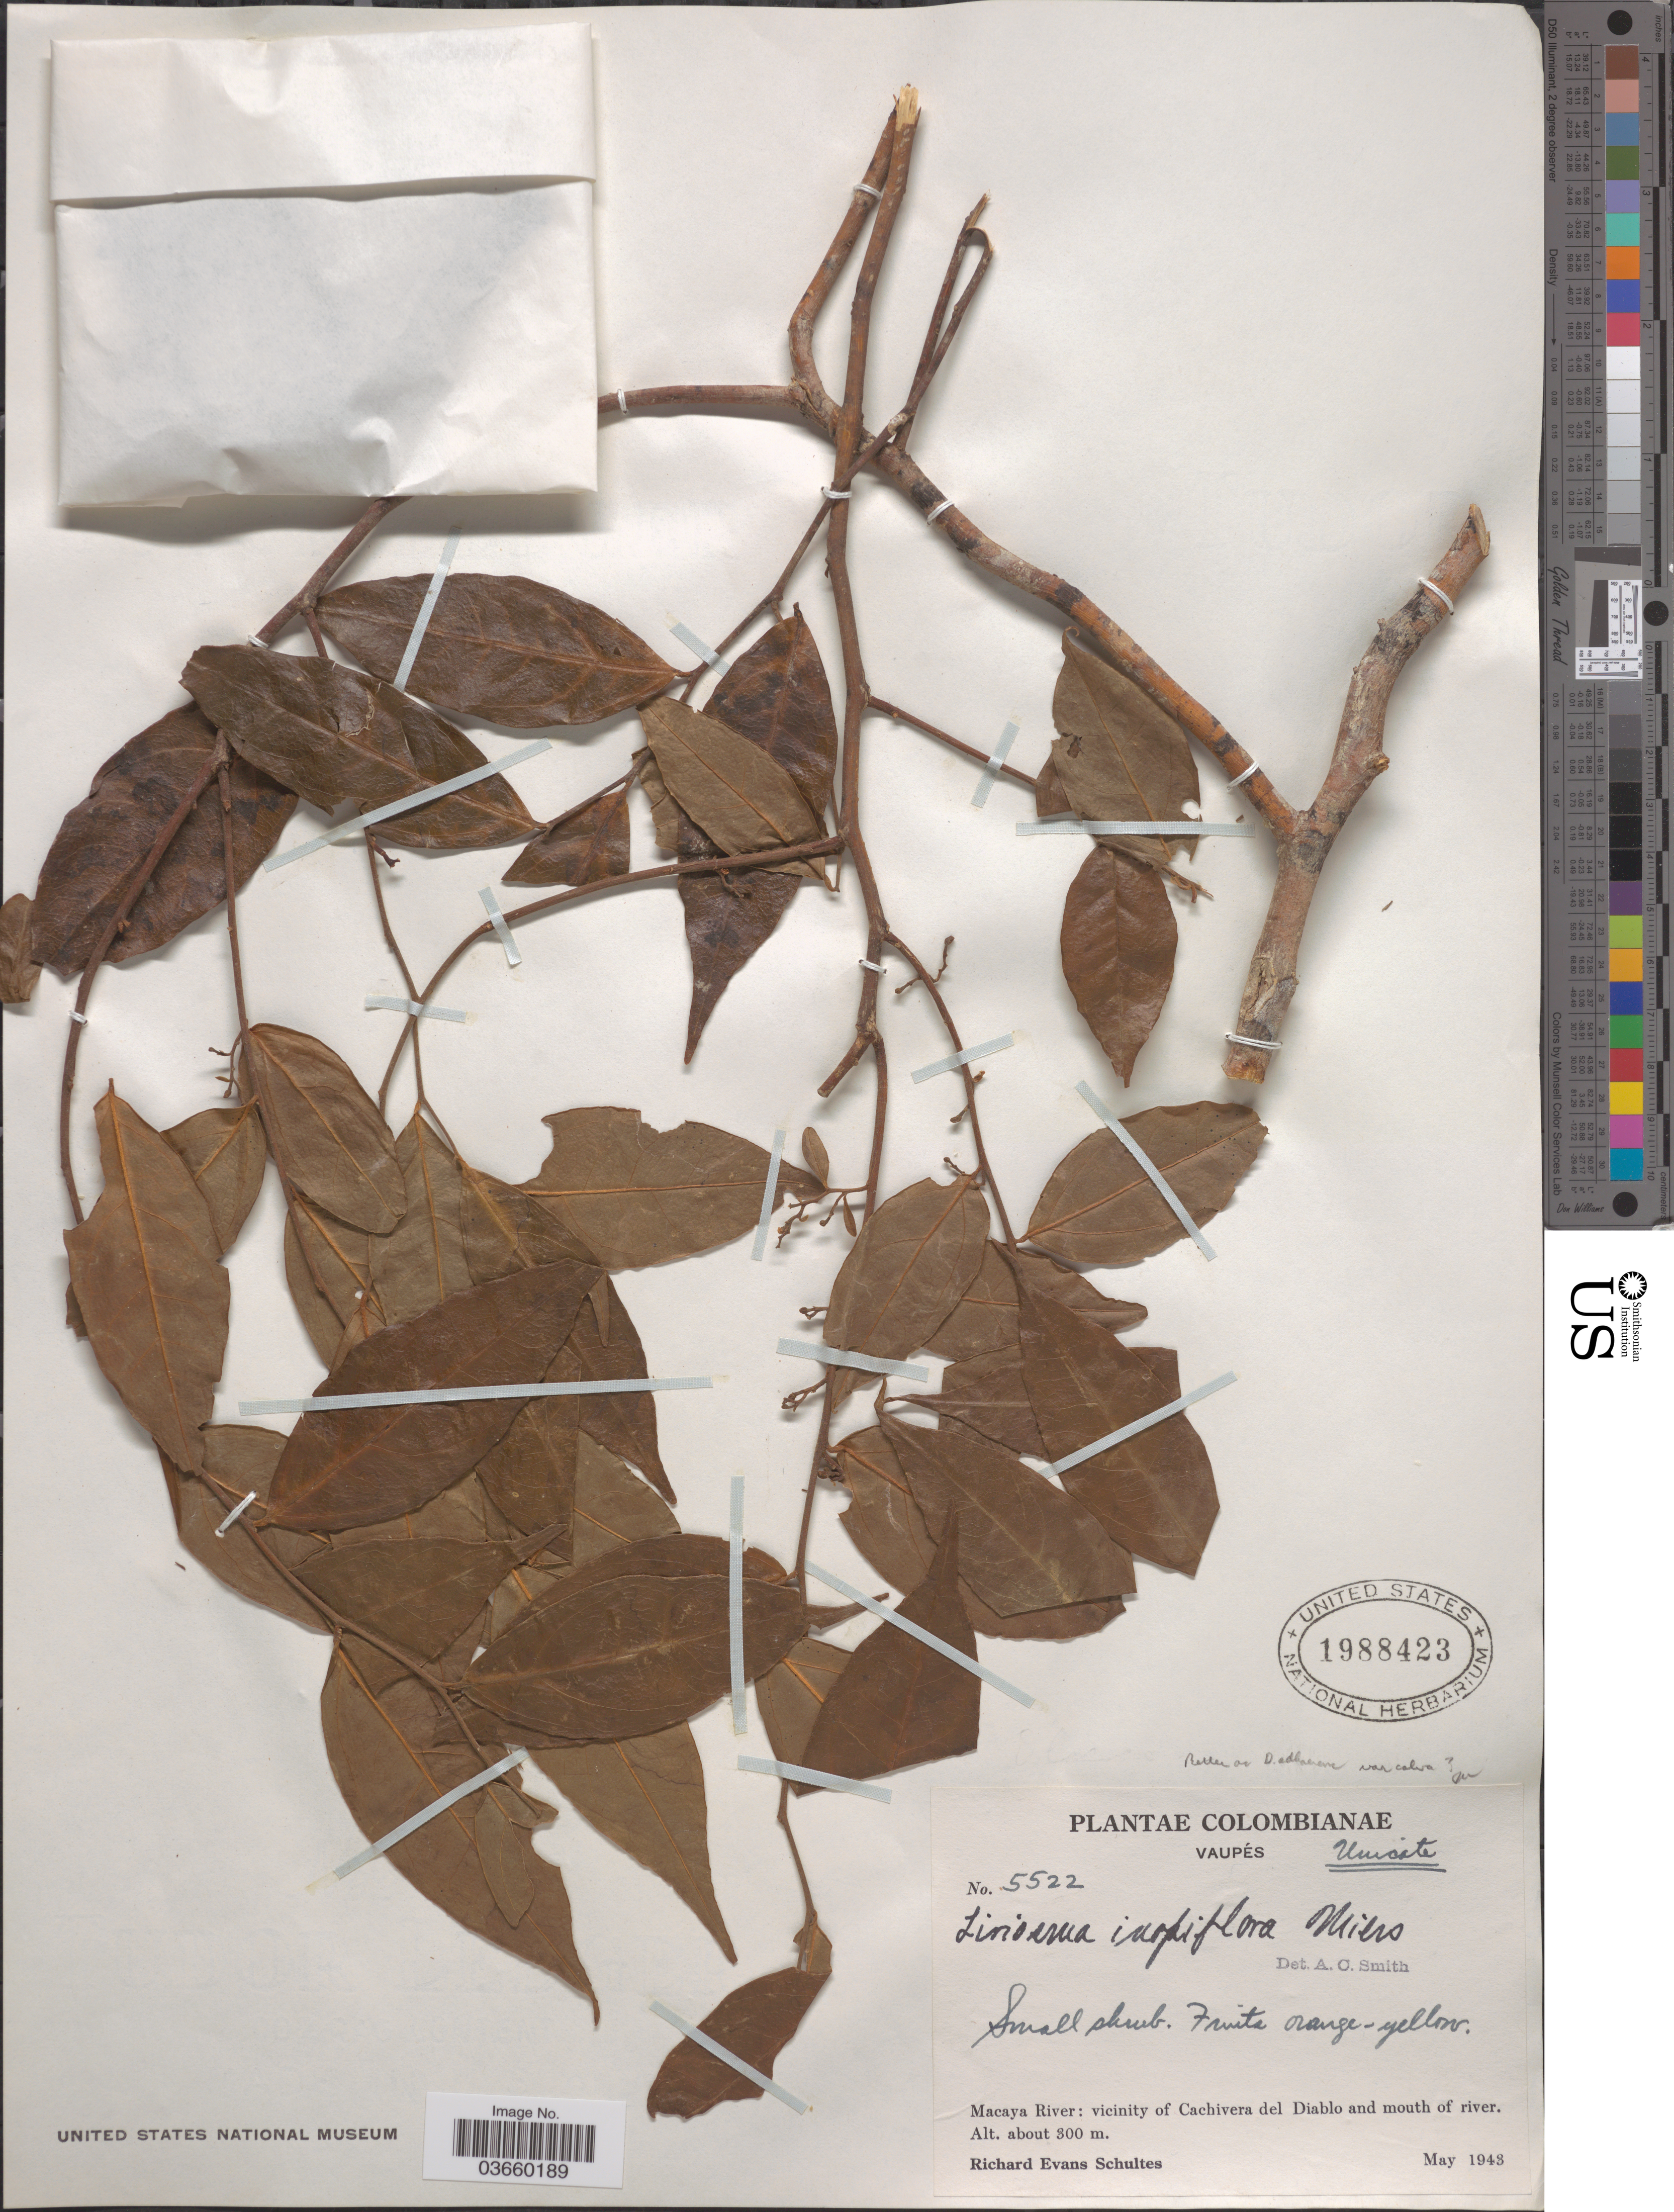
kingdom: Plantae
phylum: Tracheophyta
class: Magnoliopsida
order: Santalales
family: Olacaceae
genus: Dulacia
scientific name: Dulacia inopiflora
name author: (Miers) Kuntze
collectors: R. E. Schultes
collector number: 5522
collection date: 1943-05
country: Colombia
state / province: Vaupés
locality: Macaya River: vicinity of Cachivera del Diablo and mouth of river.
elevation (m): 300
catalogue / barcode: US 1988423